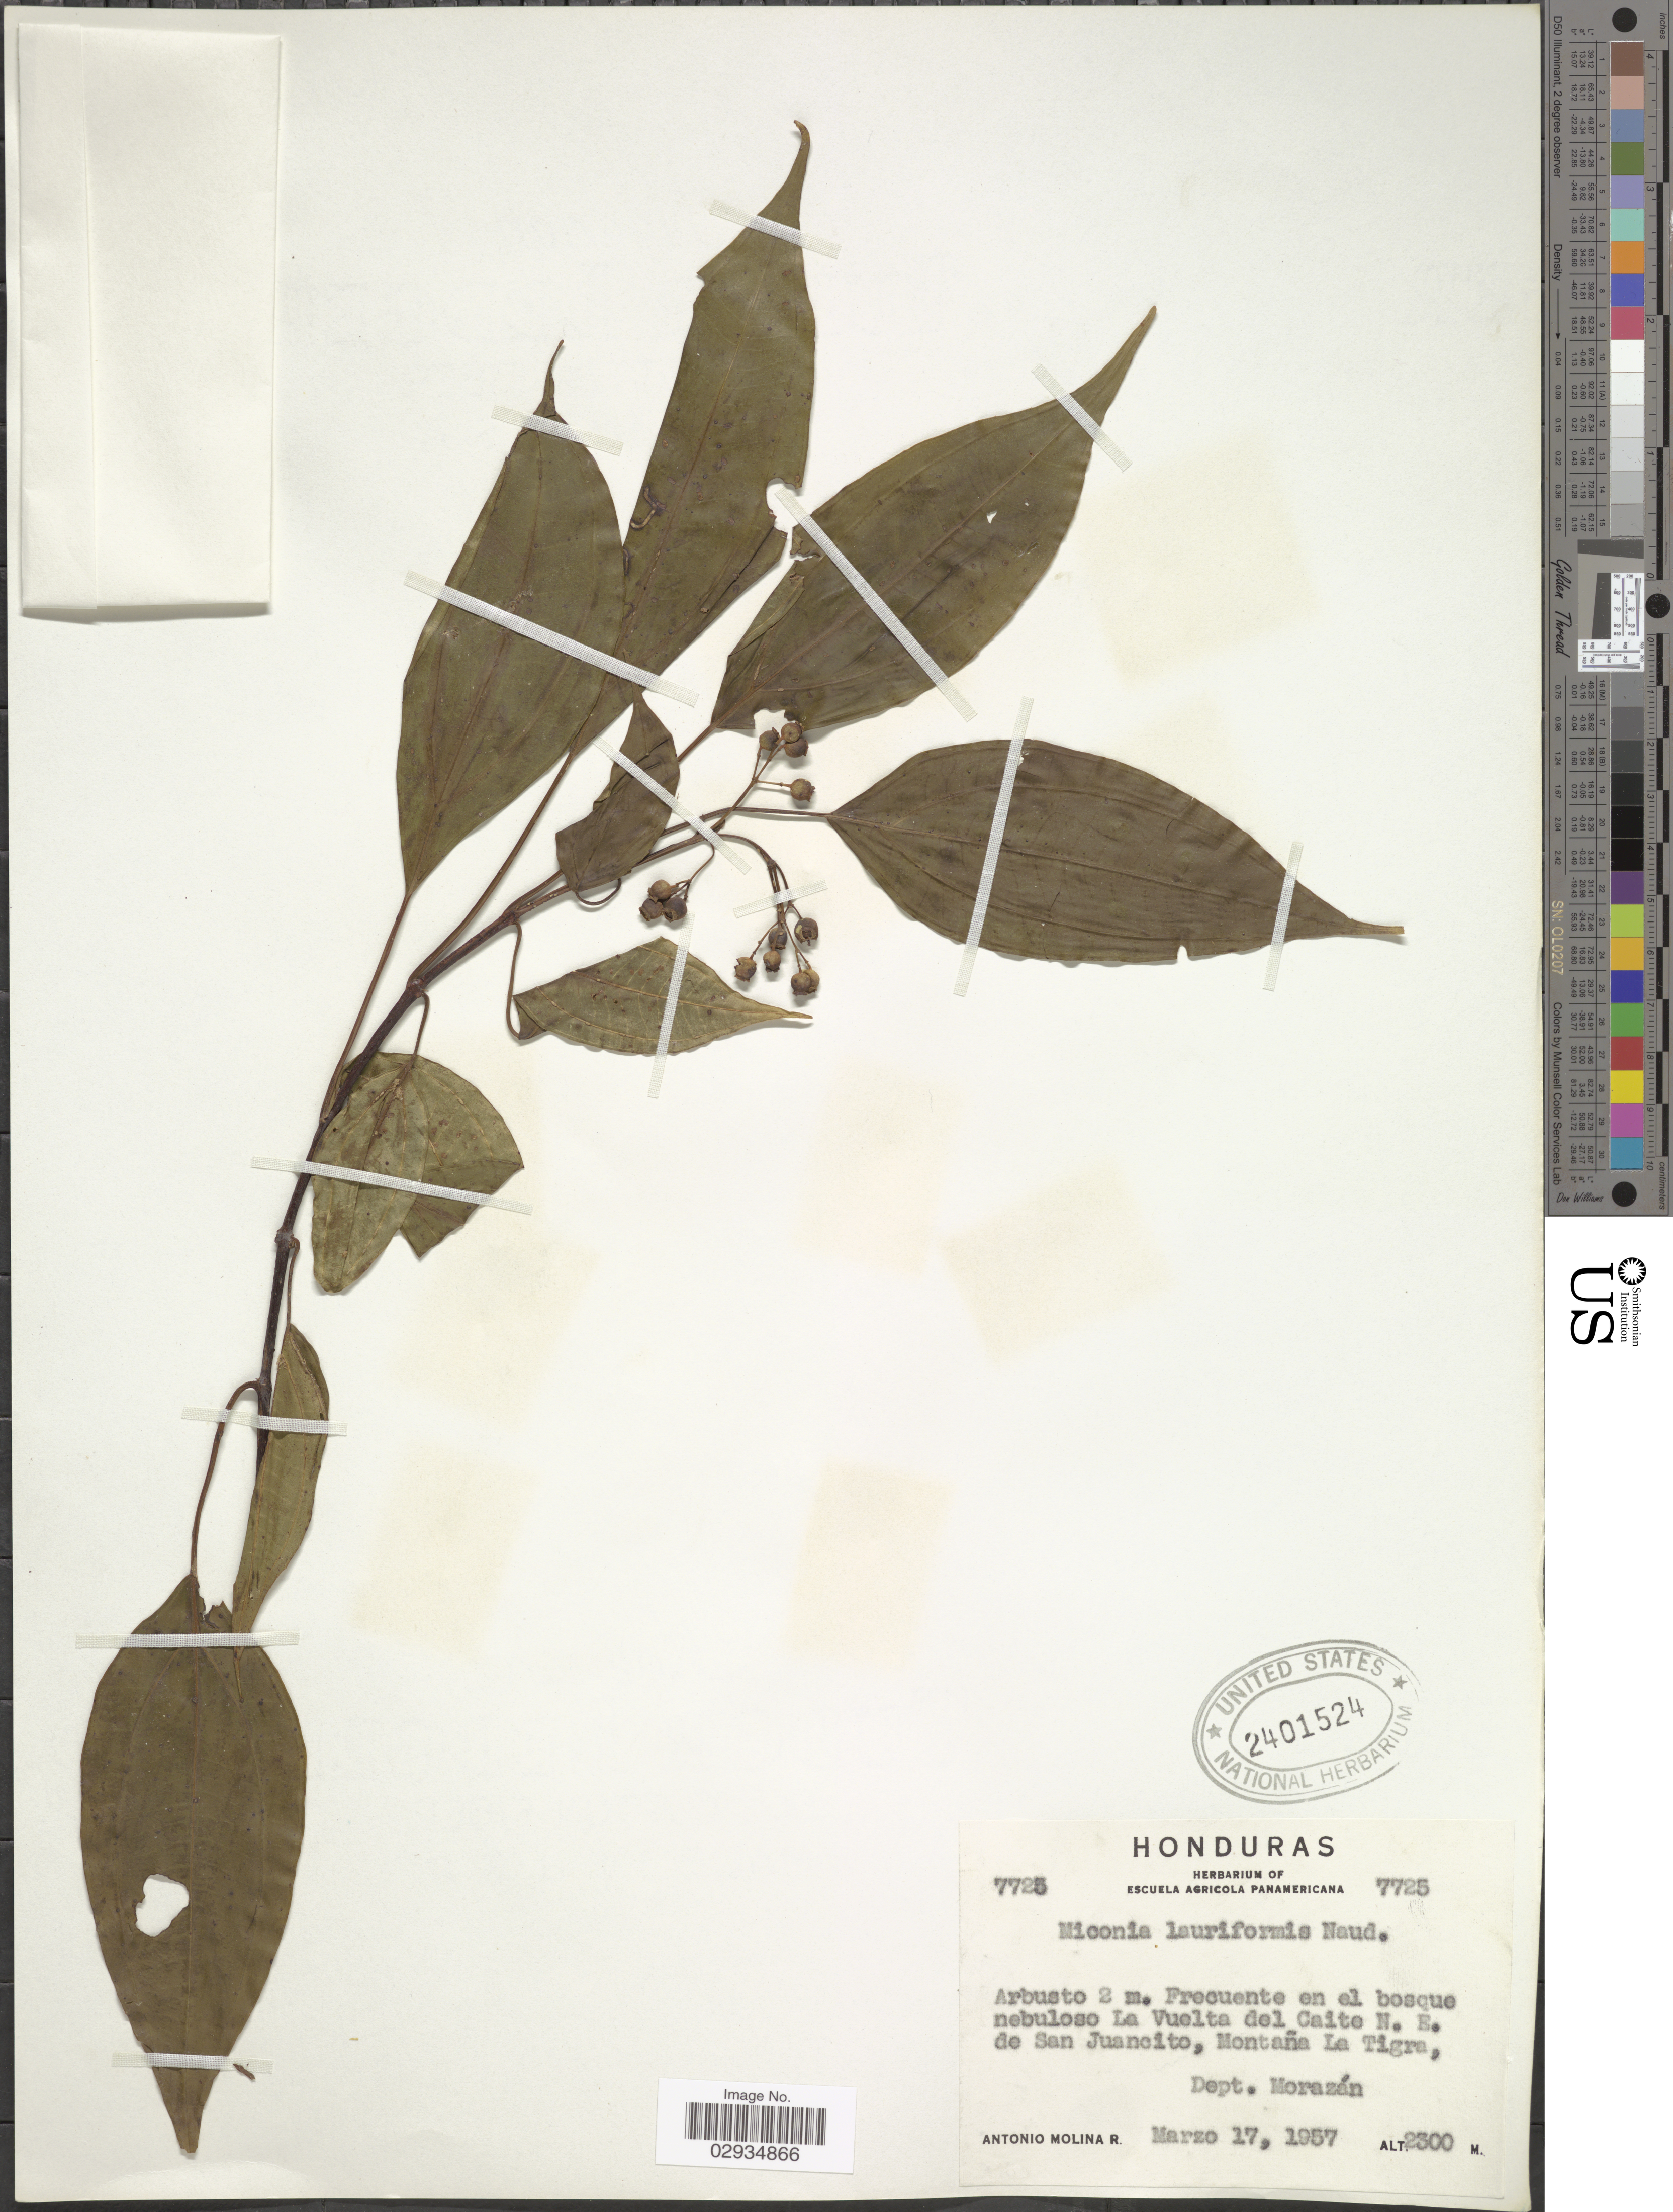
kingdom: Plantae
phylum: Tracheophyta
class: Magnoliopsida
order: Myrtales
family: Melastomataceae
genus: Miconia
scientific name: Miconia lauriformis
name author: Naudin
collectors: A. Molina R.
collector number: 7725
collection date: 1957-03-17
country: Honduras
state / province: Fco. Morazán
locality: La Vuelta del Caite N. E. de San Juancito, Montaña La Tigra, Dept. Morazán.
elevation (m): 2300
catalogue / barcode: US 2401524